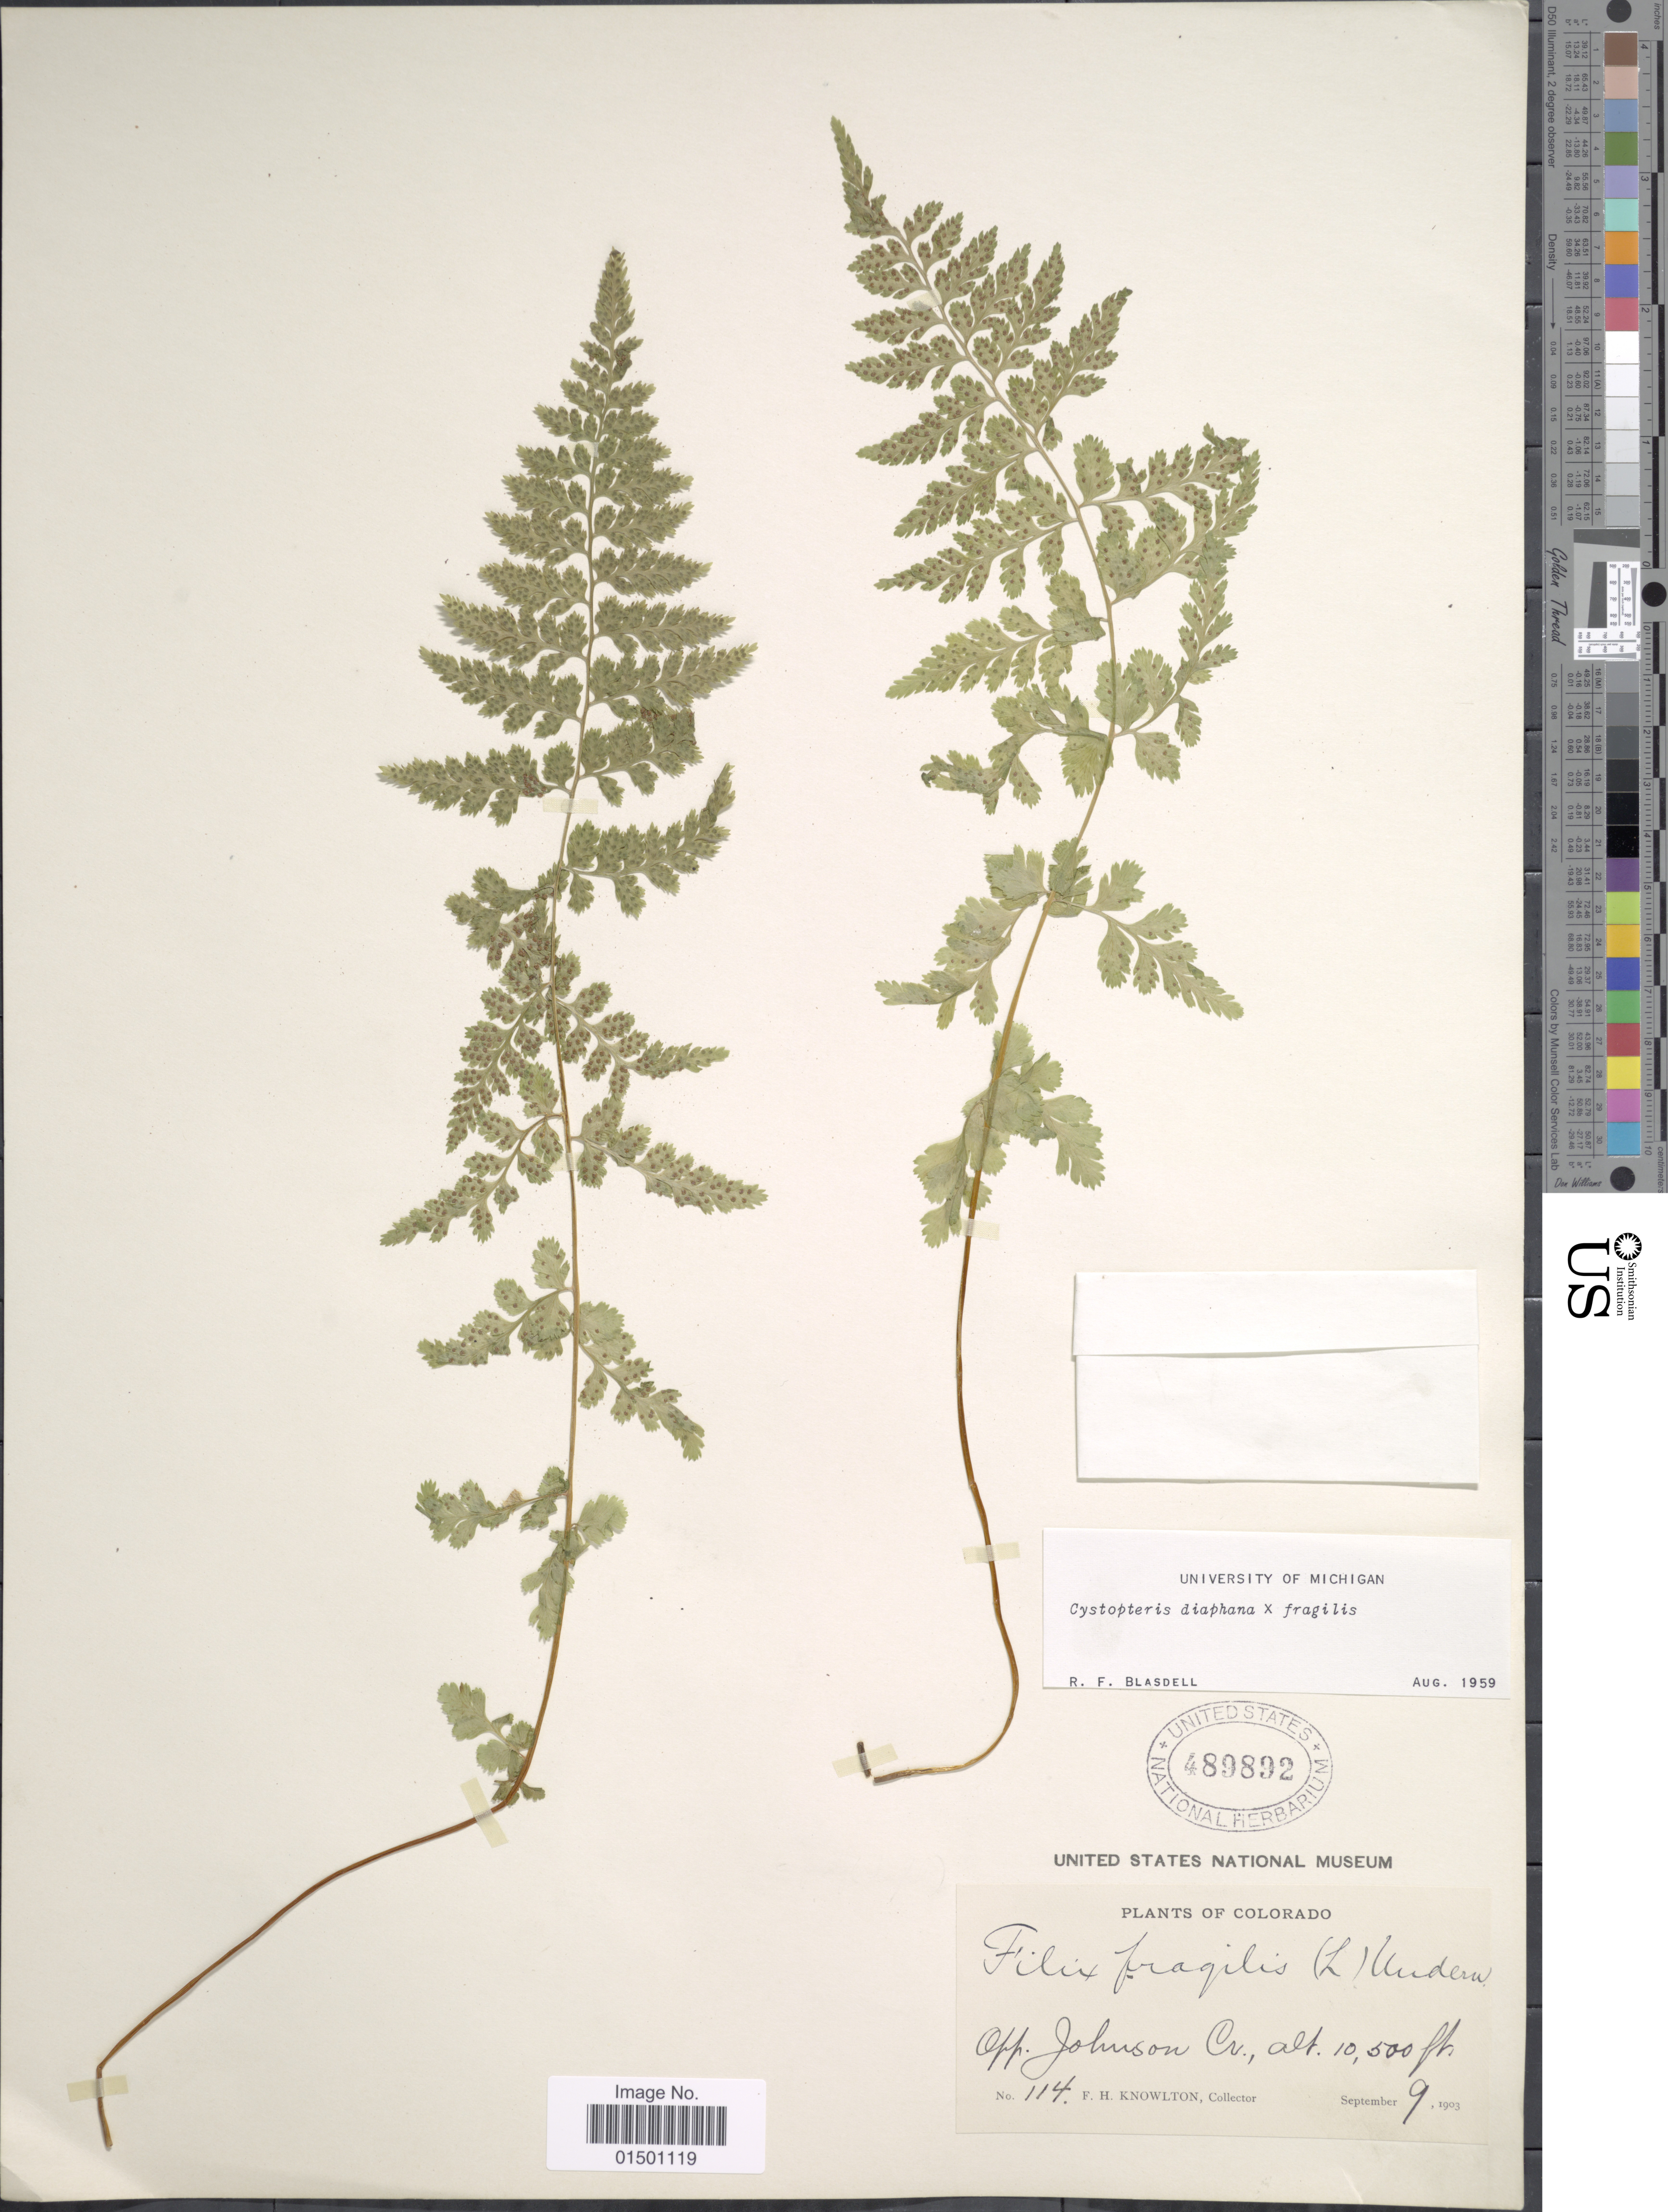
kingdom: Plantae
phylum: Tracheophyta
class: Polypodiopsida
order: Polypodiales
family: Cystopteridaceae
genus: Cystopteris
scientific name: Cystopteris diaphana x C. fragilis (L.) Bernh.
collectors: F. H. Knowlton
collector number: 114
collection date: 1903-09-09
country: United States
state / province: Colorado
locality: Opp. Johnson Co.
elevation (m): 3200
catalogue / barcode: US 489892